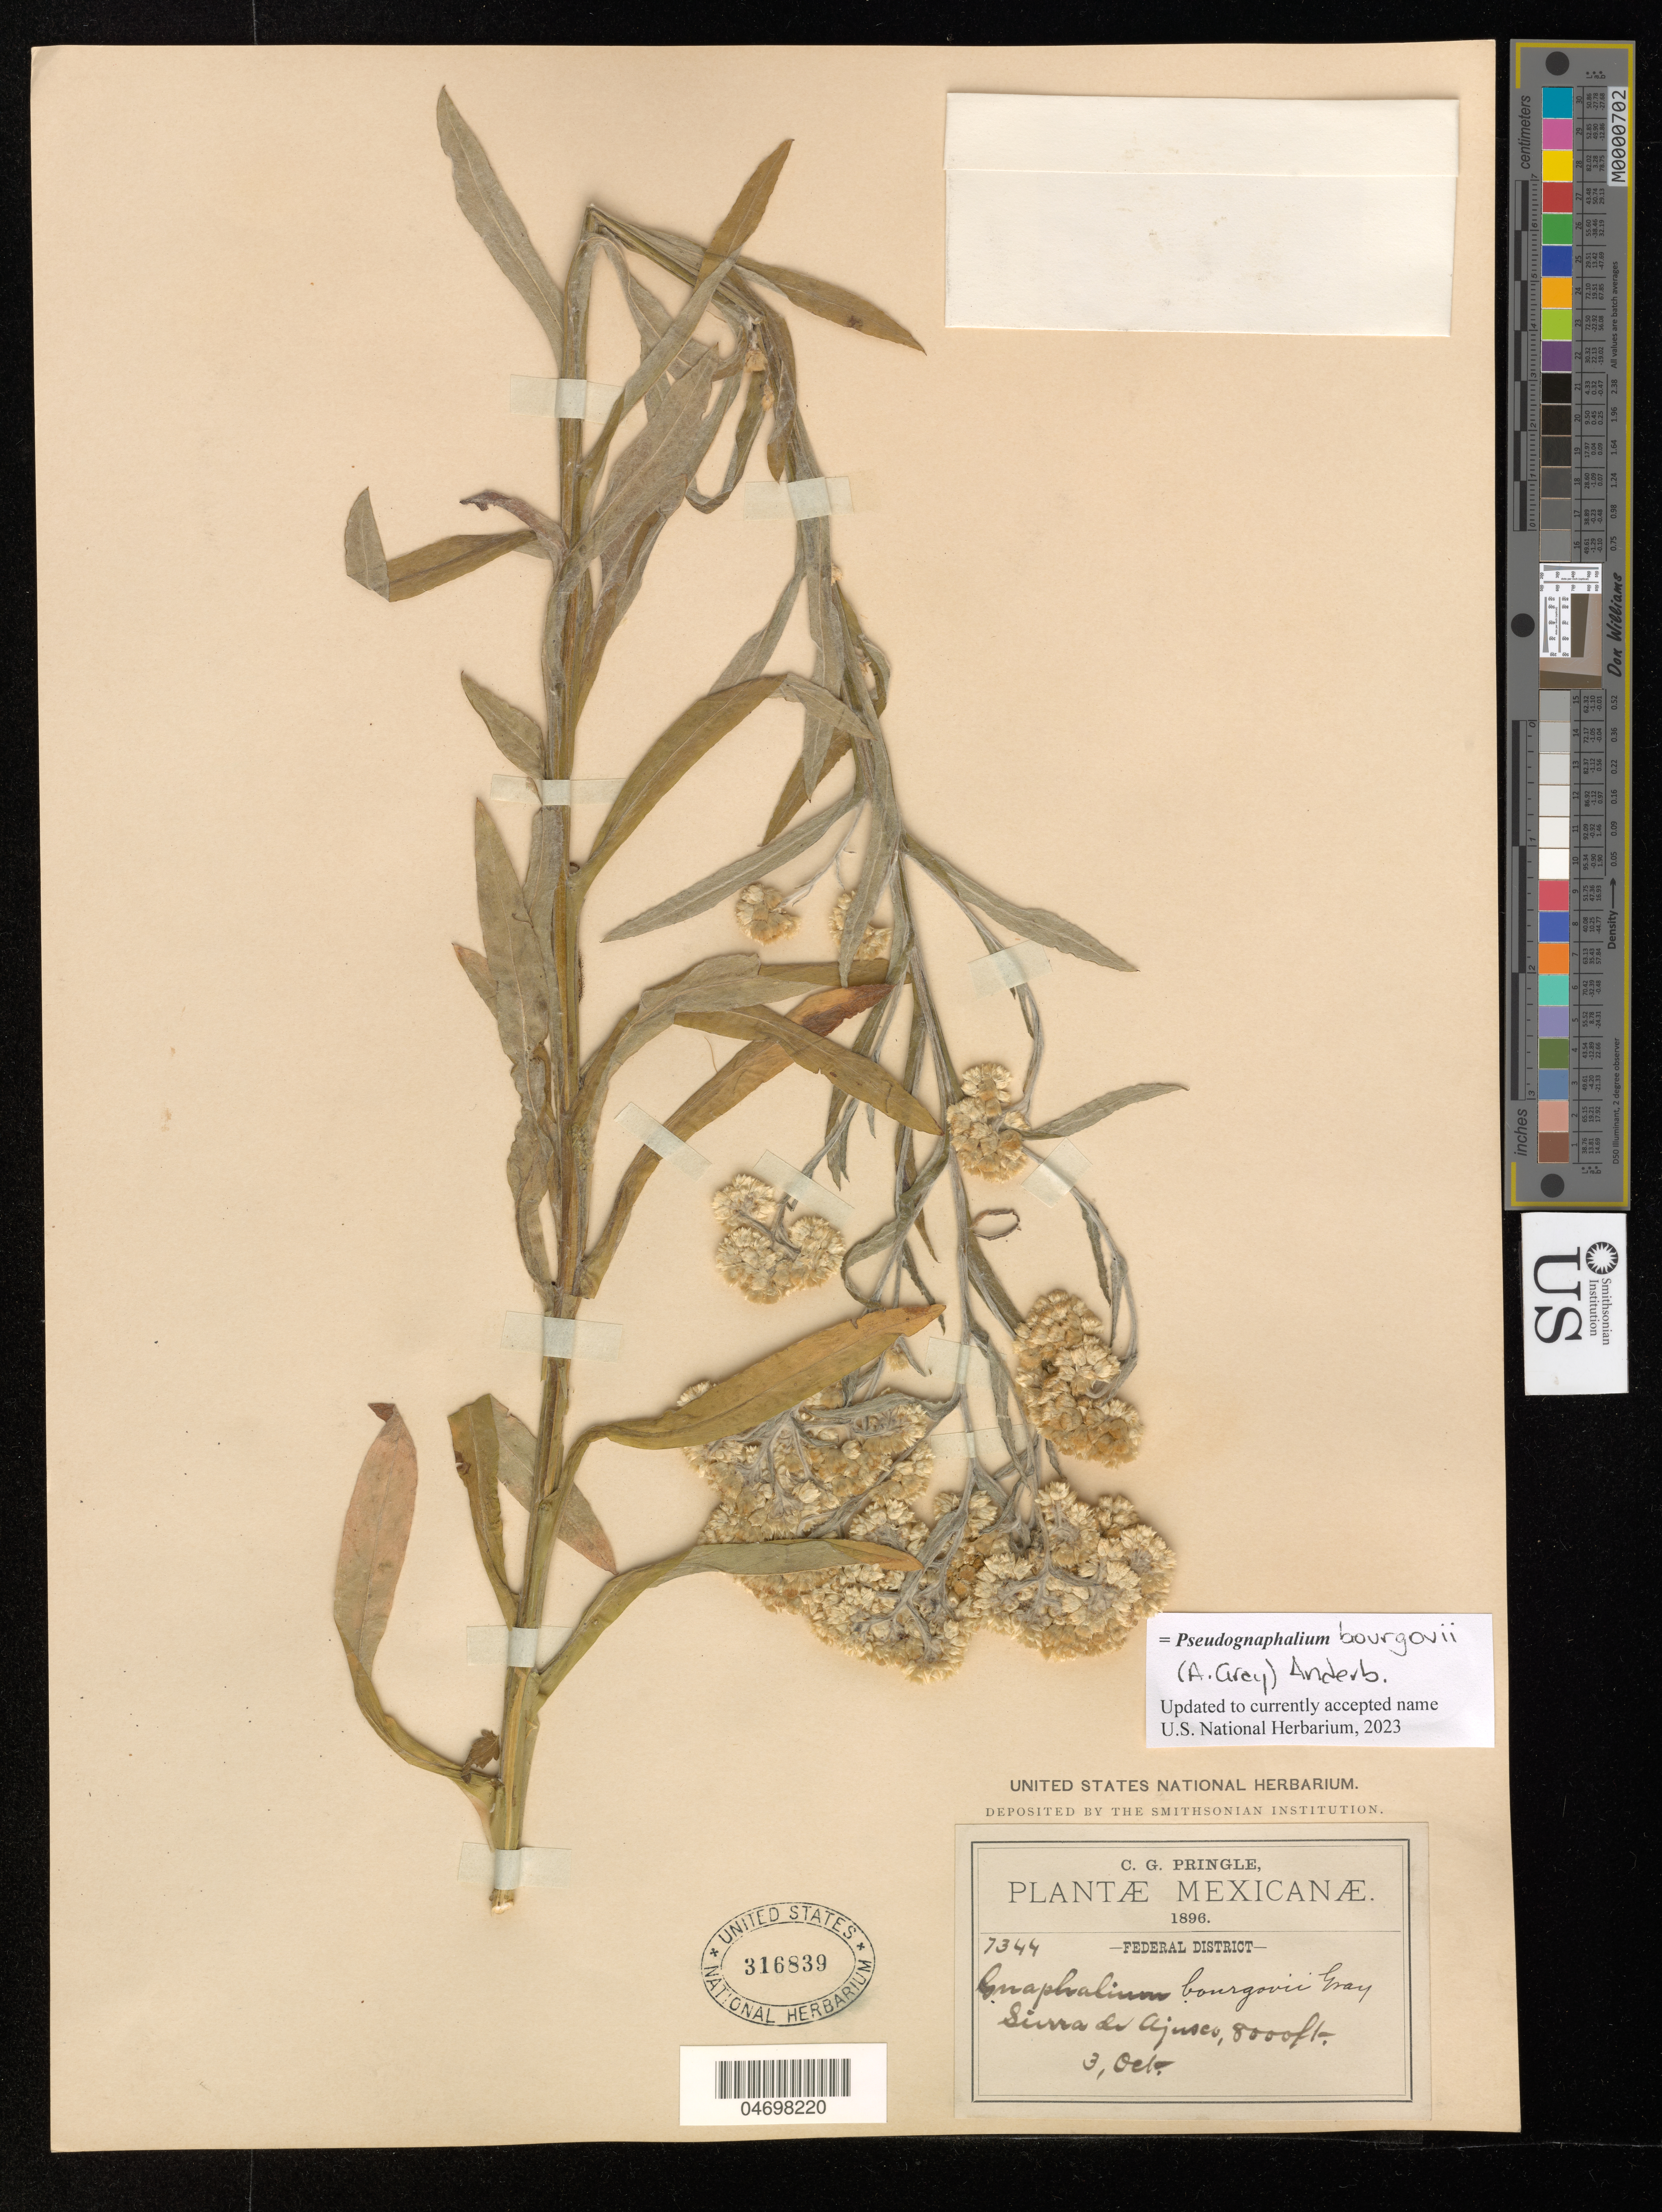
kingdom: Plantae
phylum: Tracheophyta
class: Magnoliopsida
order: Asterales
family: Asteraceae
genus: Pseudognaphalium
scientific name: Pseudognaphalium bourgovii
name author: (A. Gray) Anderb.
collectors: C. G. Pringle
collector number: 7344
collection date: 1896-10-03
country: Mexico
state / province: Distrito Federal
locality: Sierra de Ajusco.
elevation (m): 2438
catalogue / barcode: US 316839